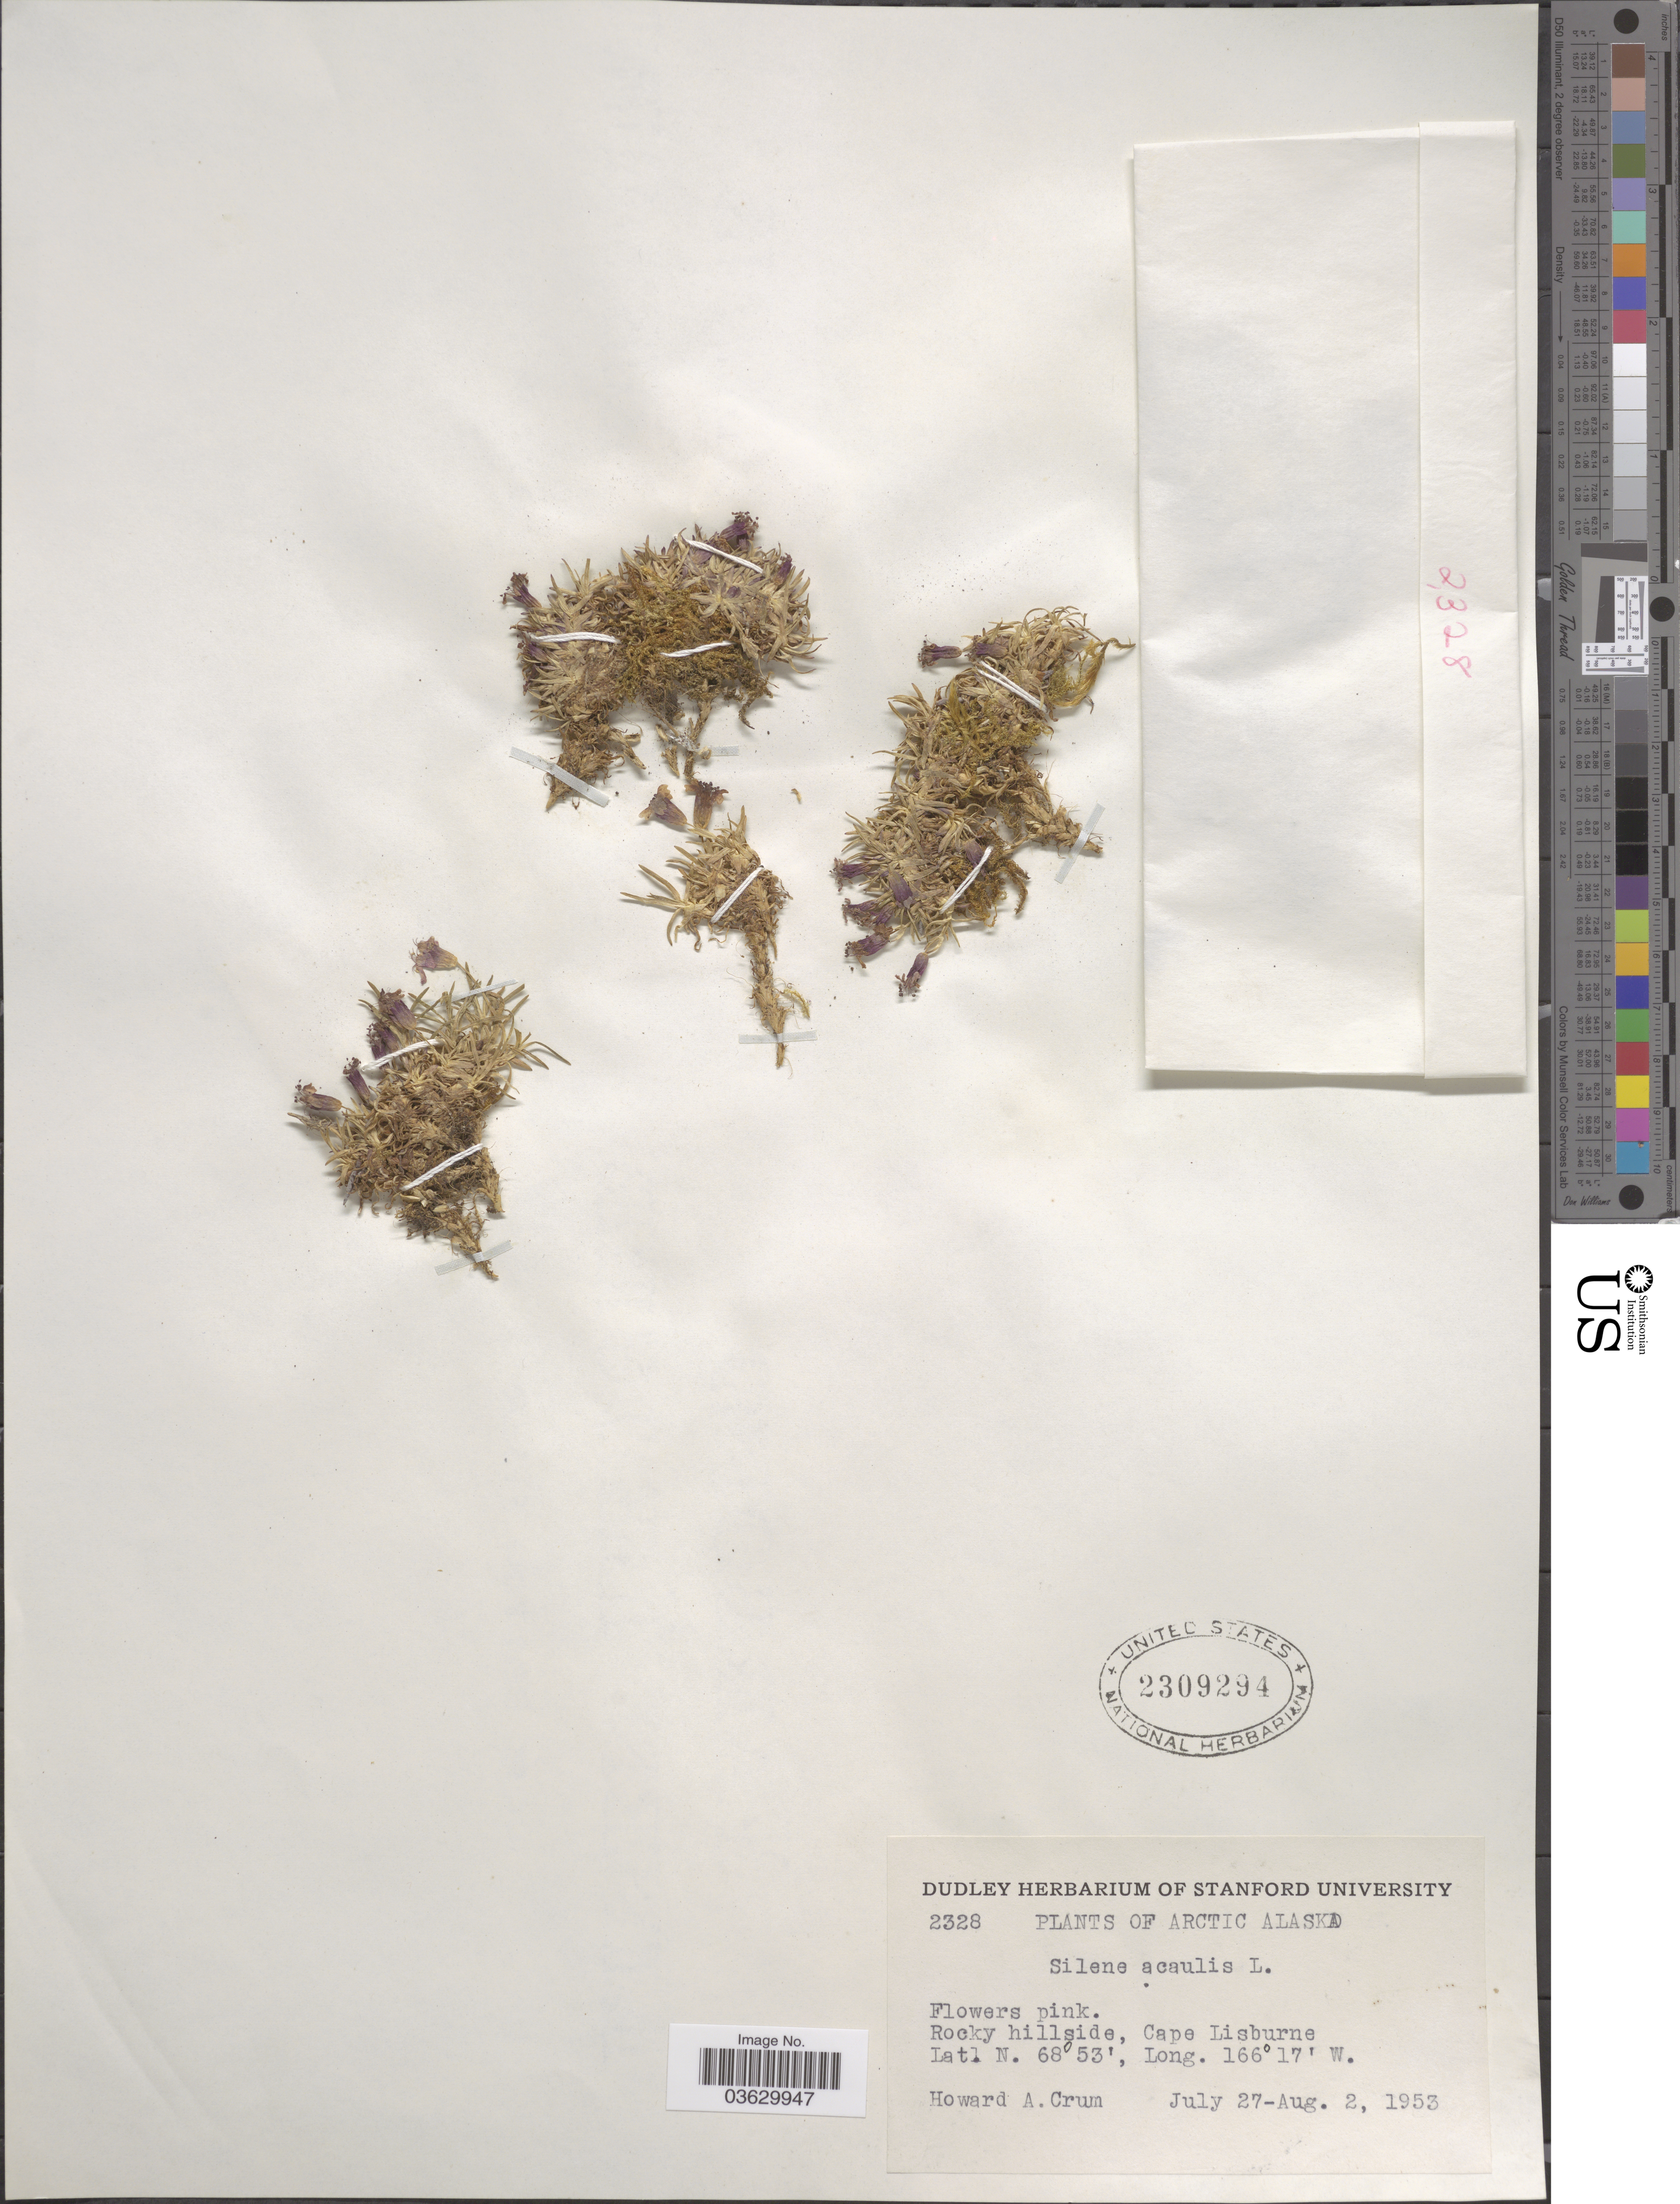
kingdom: Plantae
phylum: Tracheophyta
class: Magnoliopsida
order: Caryophyllales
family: Caryophyllaceae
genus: Silene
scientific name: Silene acaulis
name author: (L.) Jacq.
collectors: H. A. Crum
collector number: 2328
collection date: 1953-07-27/1953-08-02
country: United States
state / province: Alaska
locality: Arctic Alaska. Rocky hillside, Cape Lisburne.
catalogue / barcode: US 2309294